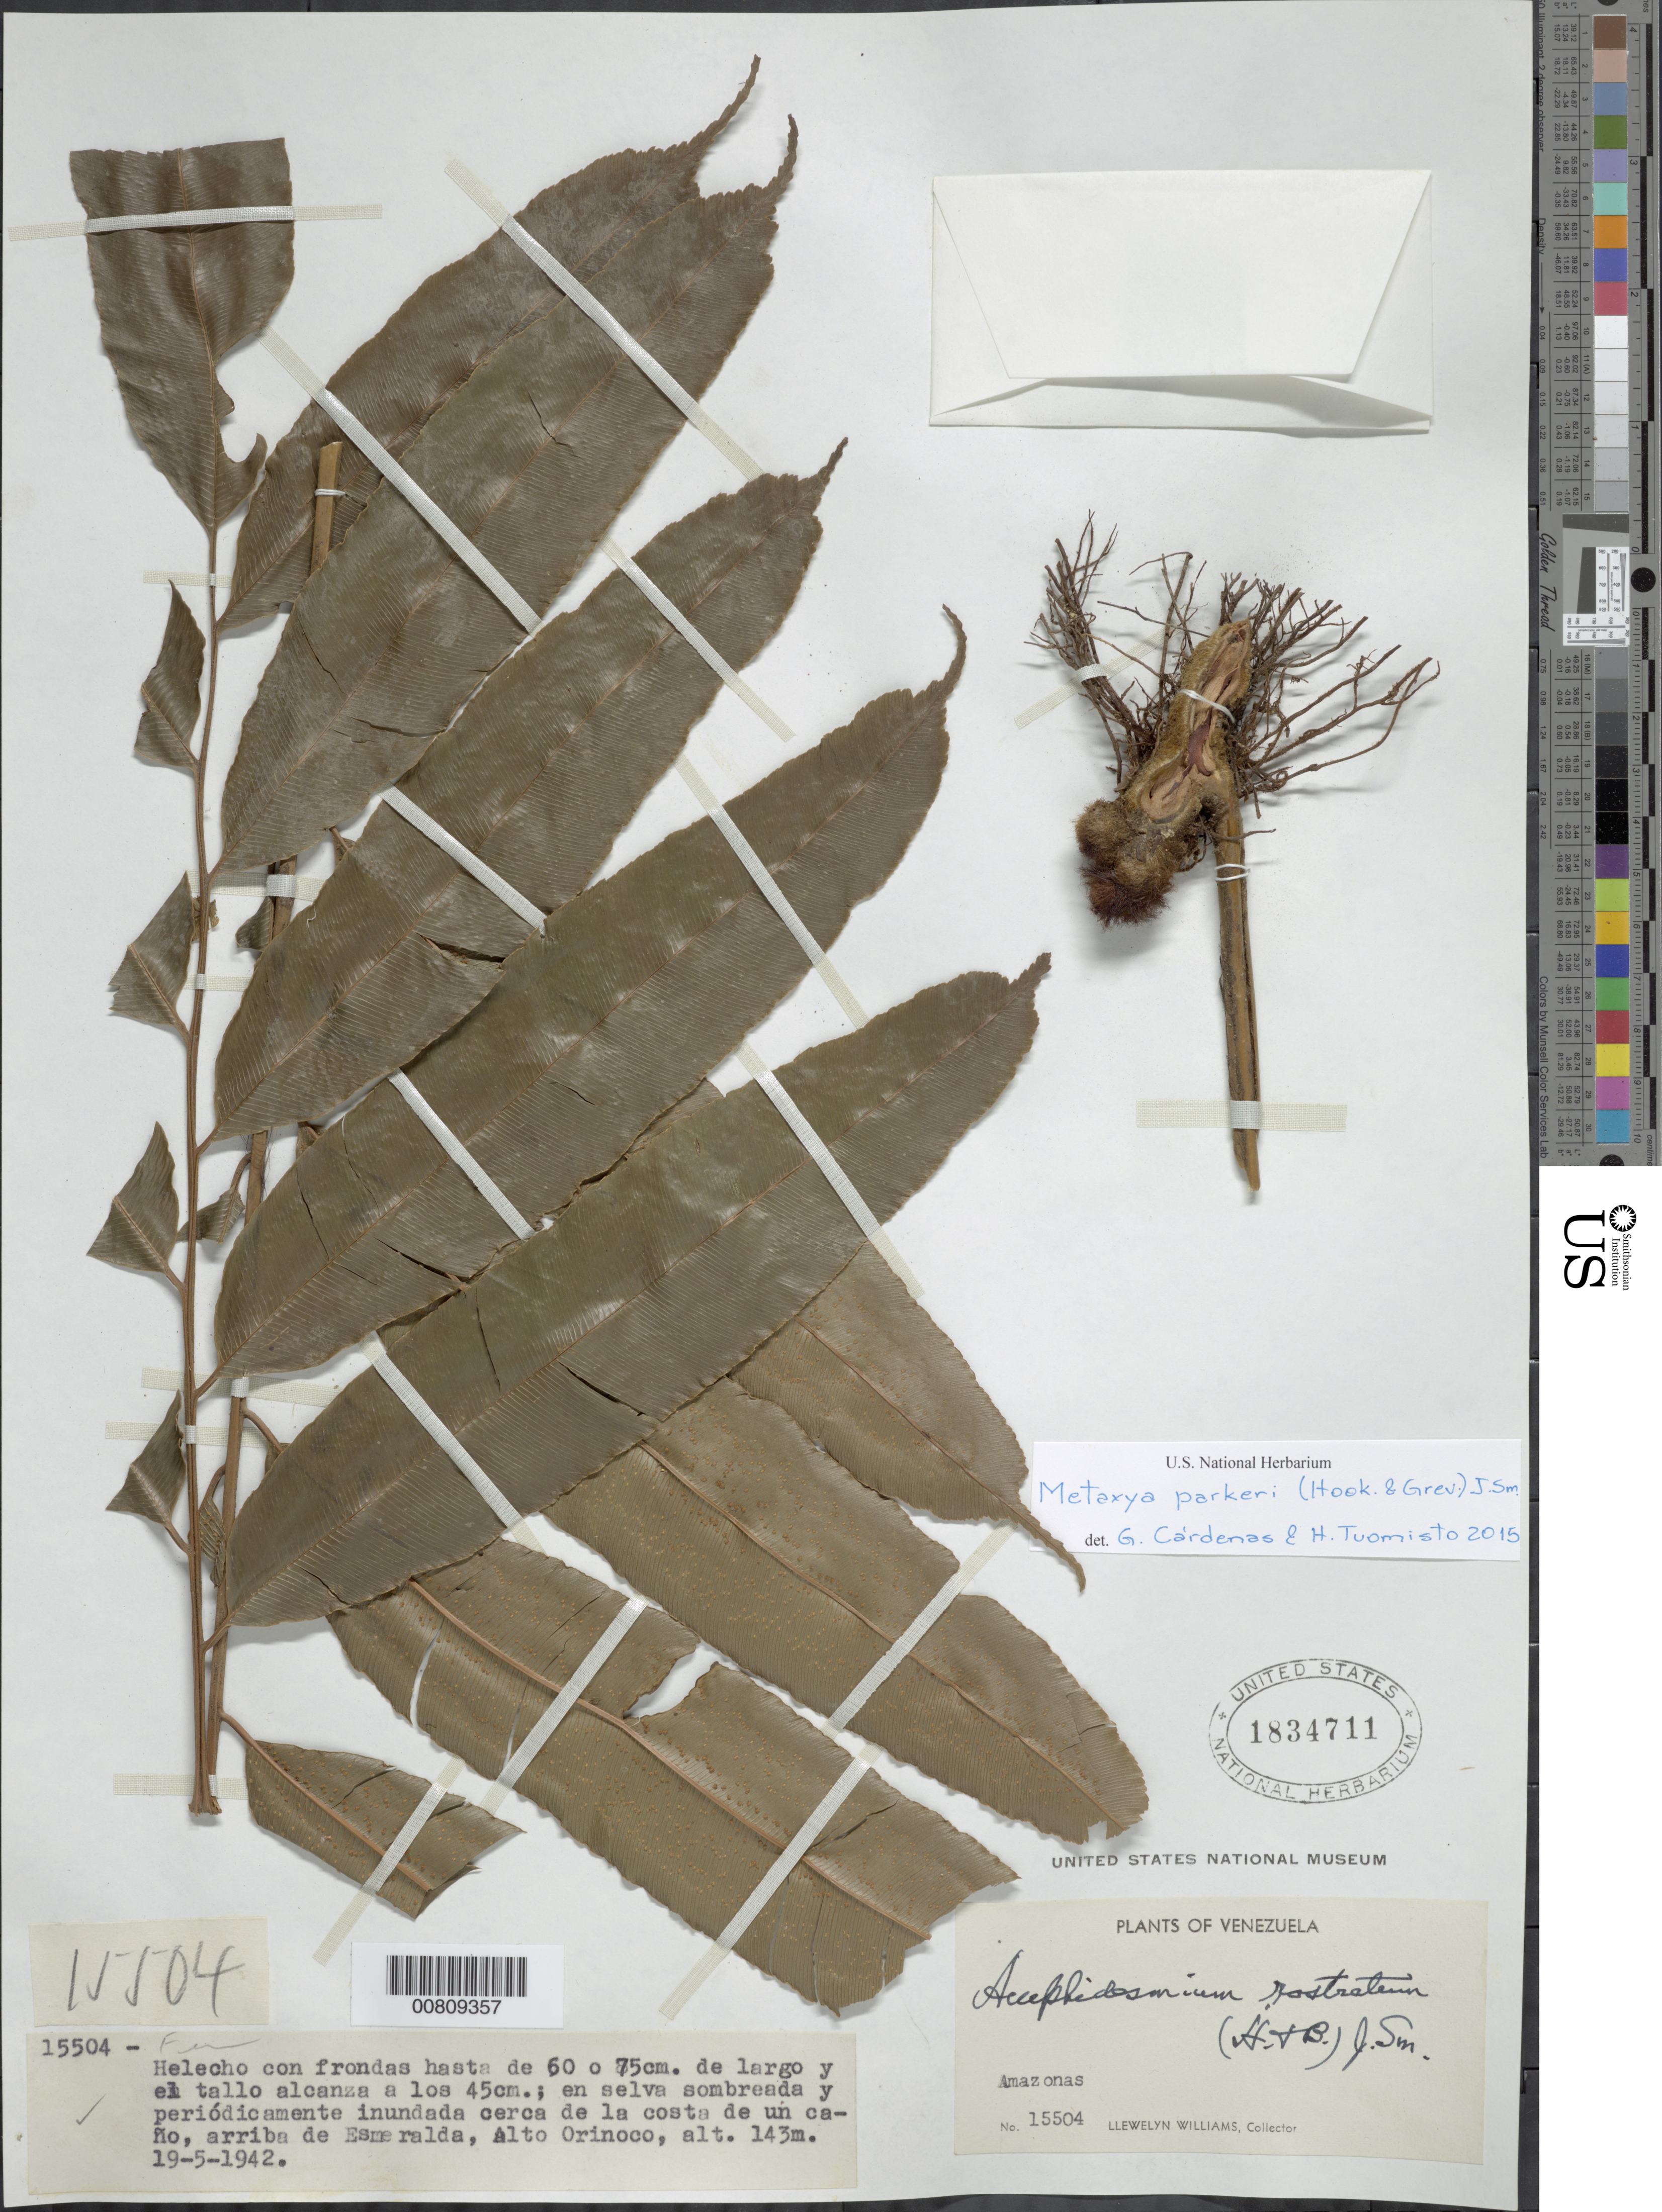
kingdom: Plantae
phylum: Tracheophyta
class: Polypodiopsida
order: Cyatheales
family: Metaxyaceae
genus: Metaxya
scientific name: Metaxya parkeri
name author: (Hook. & Grev.) J. Sm.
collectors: Ll. Williams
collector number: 15504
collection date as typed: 19-May-42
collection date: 1942-05-19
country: Venezuela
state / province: Amazonas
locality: Esmeralda, Alto Orinoco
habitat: Selva sombreada y periodicamente inundada cerca de la costa de un cano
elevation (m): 143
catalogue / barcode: US 1834711